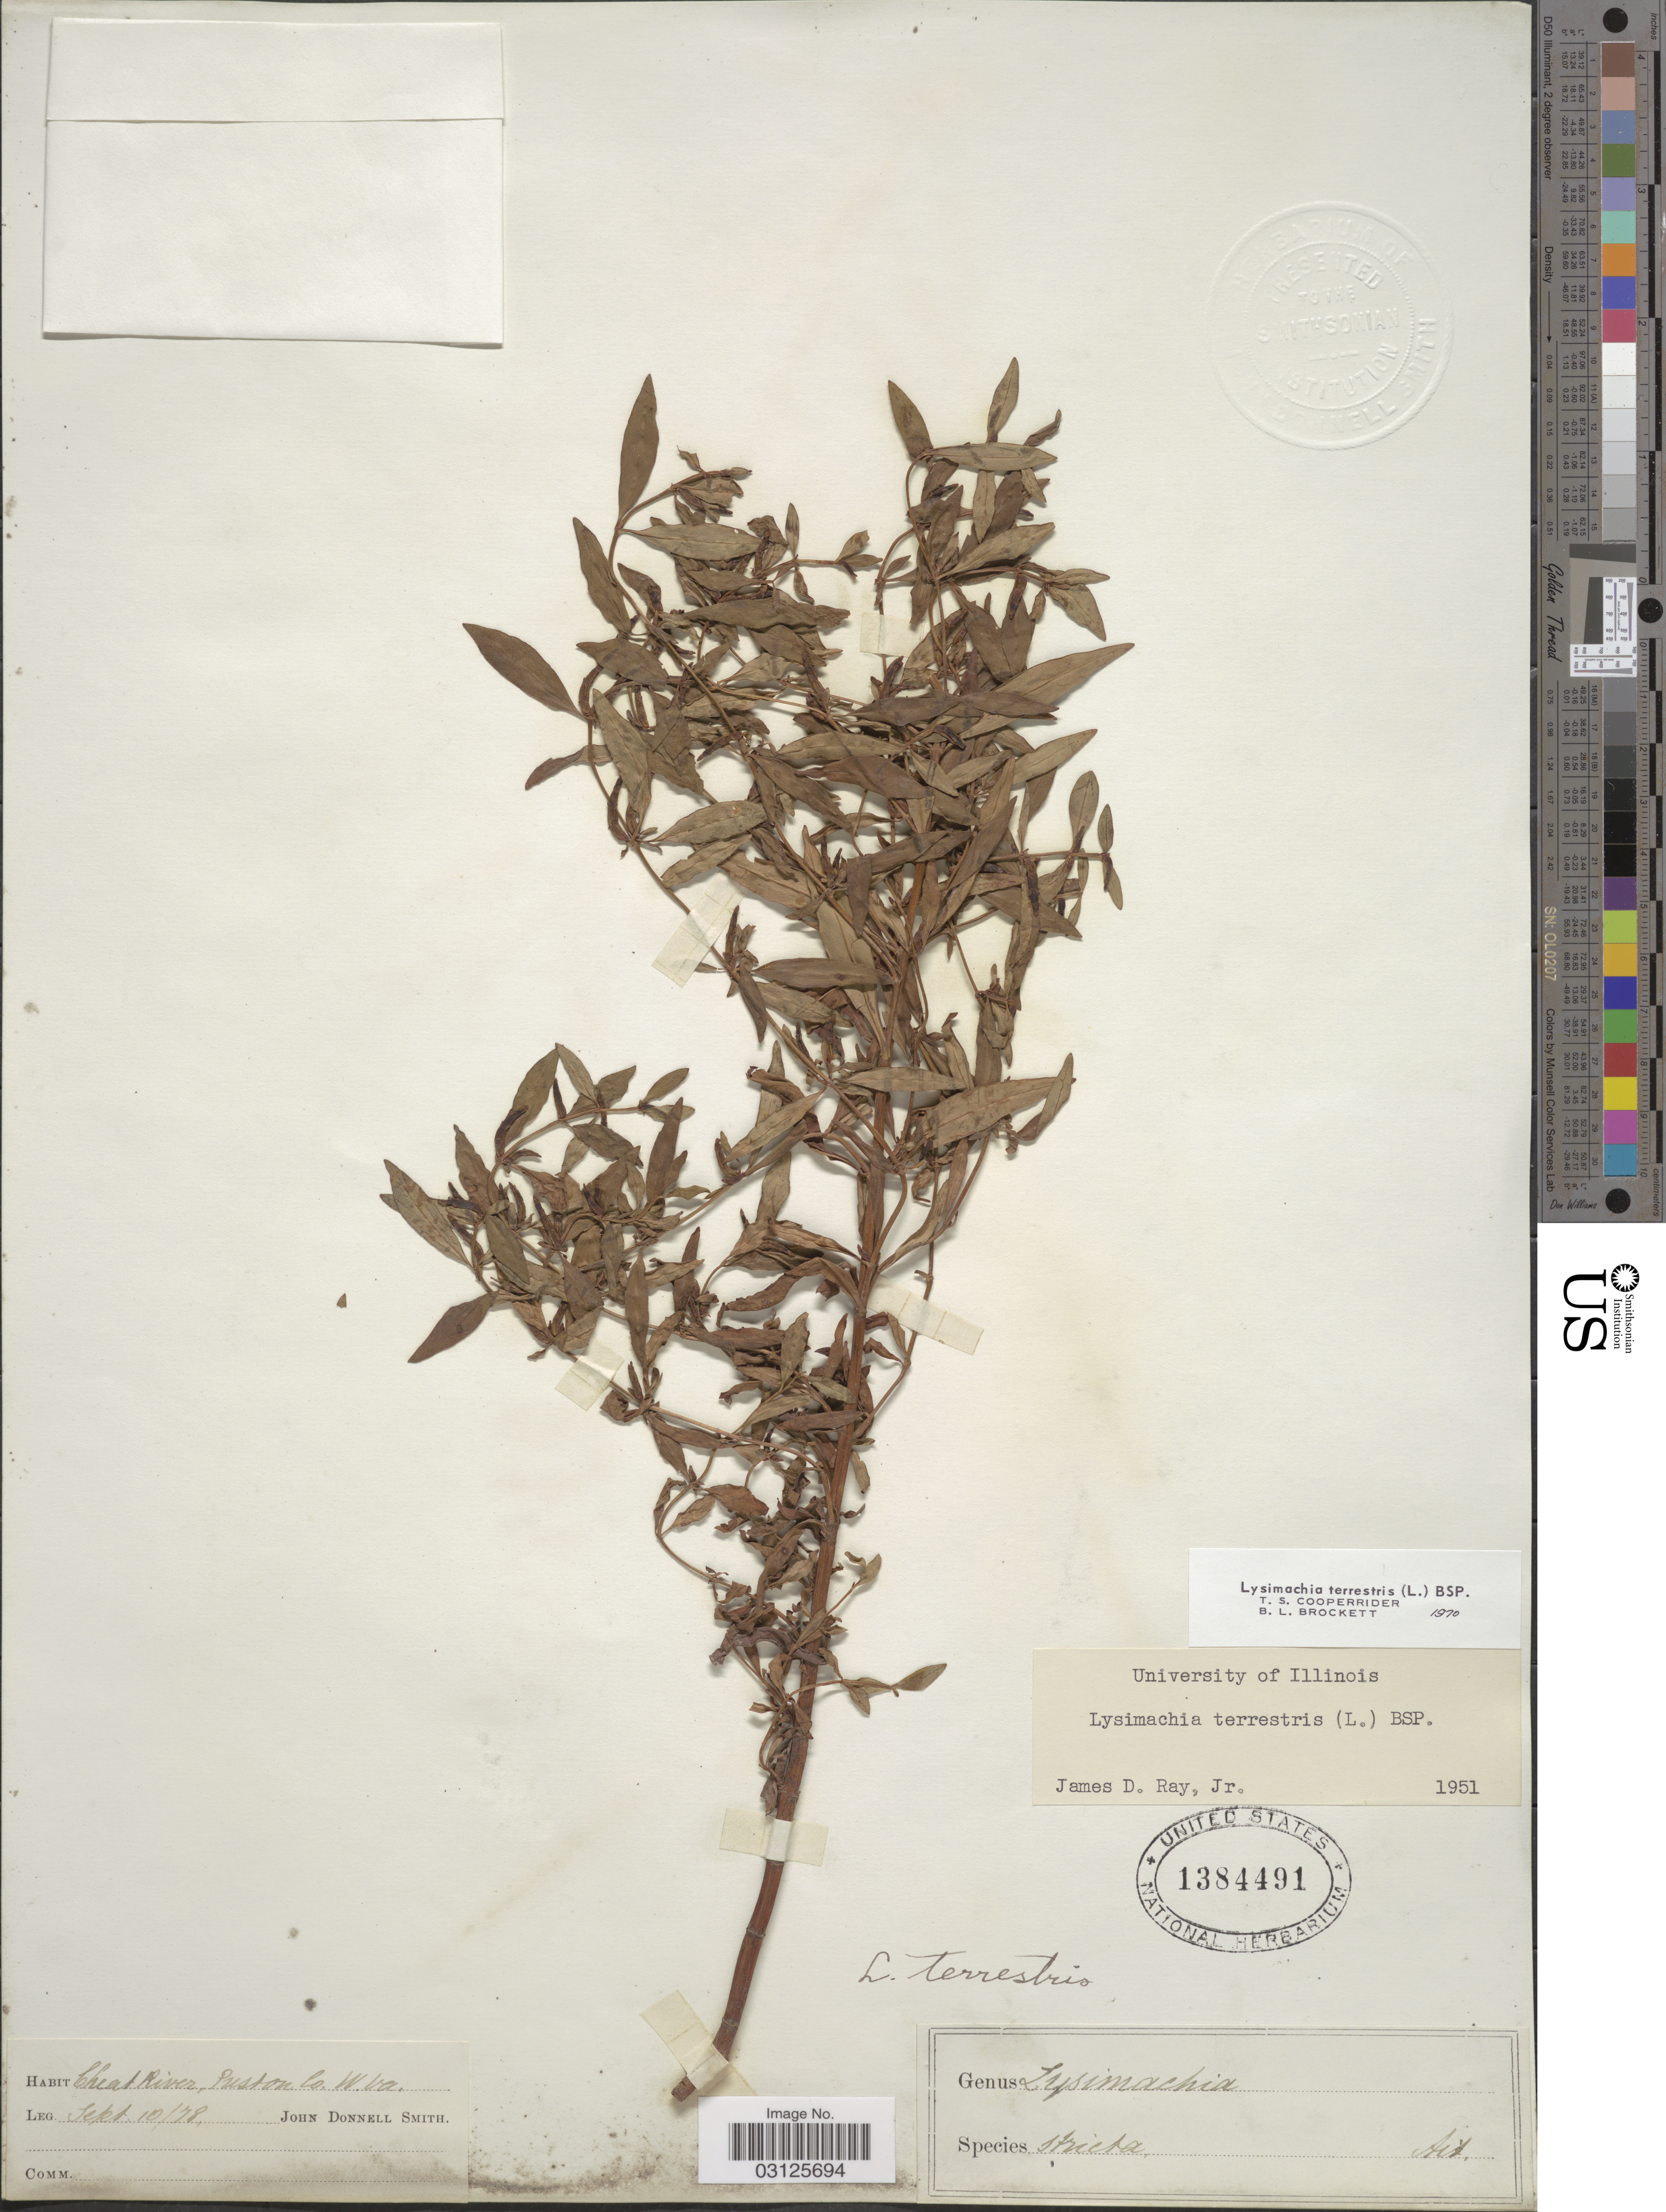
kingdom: Plantae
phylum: Tracheophyta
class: Magnoliopsida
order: Ericales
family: Primulaceae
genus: Lysimachia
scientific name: Lysimachia terrestris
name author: (L.) Britton, Stearns & Poggenb.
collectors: J. Donnell Smith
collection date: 1878-09-10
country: United States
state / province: West Virginia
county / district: Preston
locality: Cheat River, Puston Co.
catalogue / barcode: US 1384491